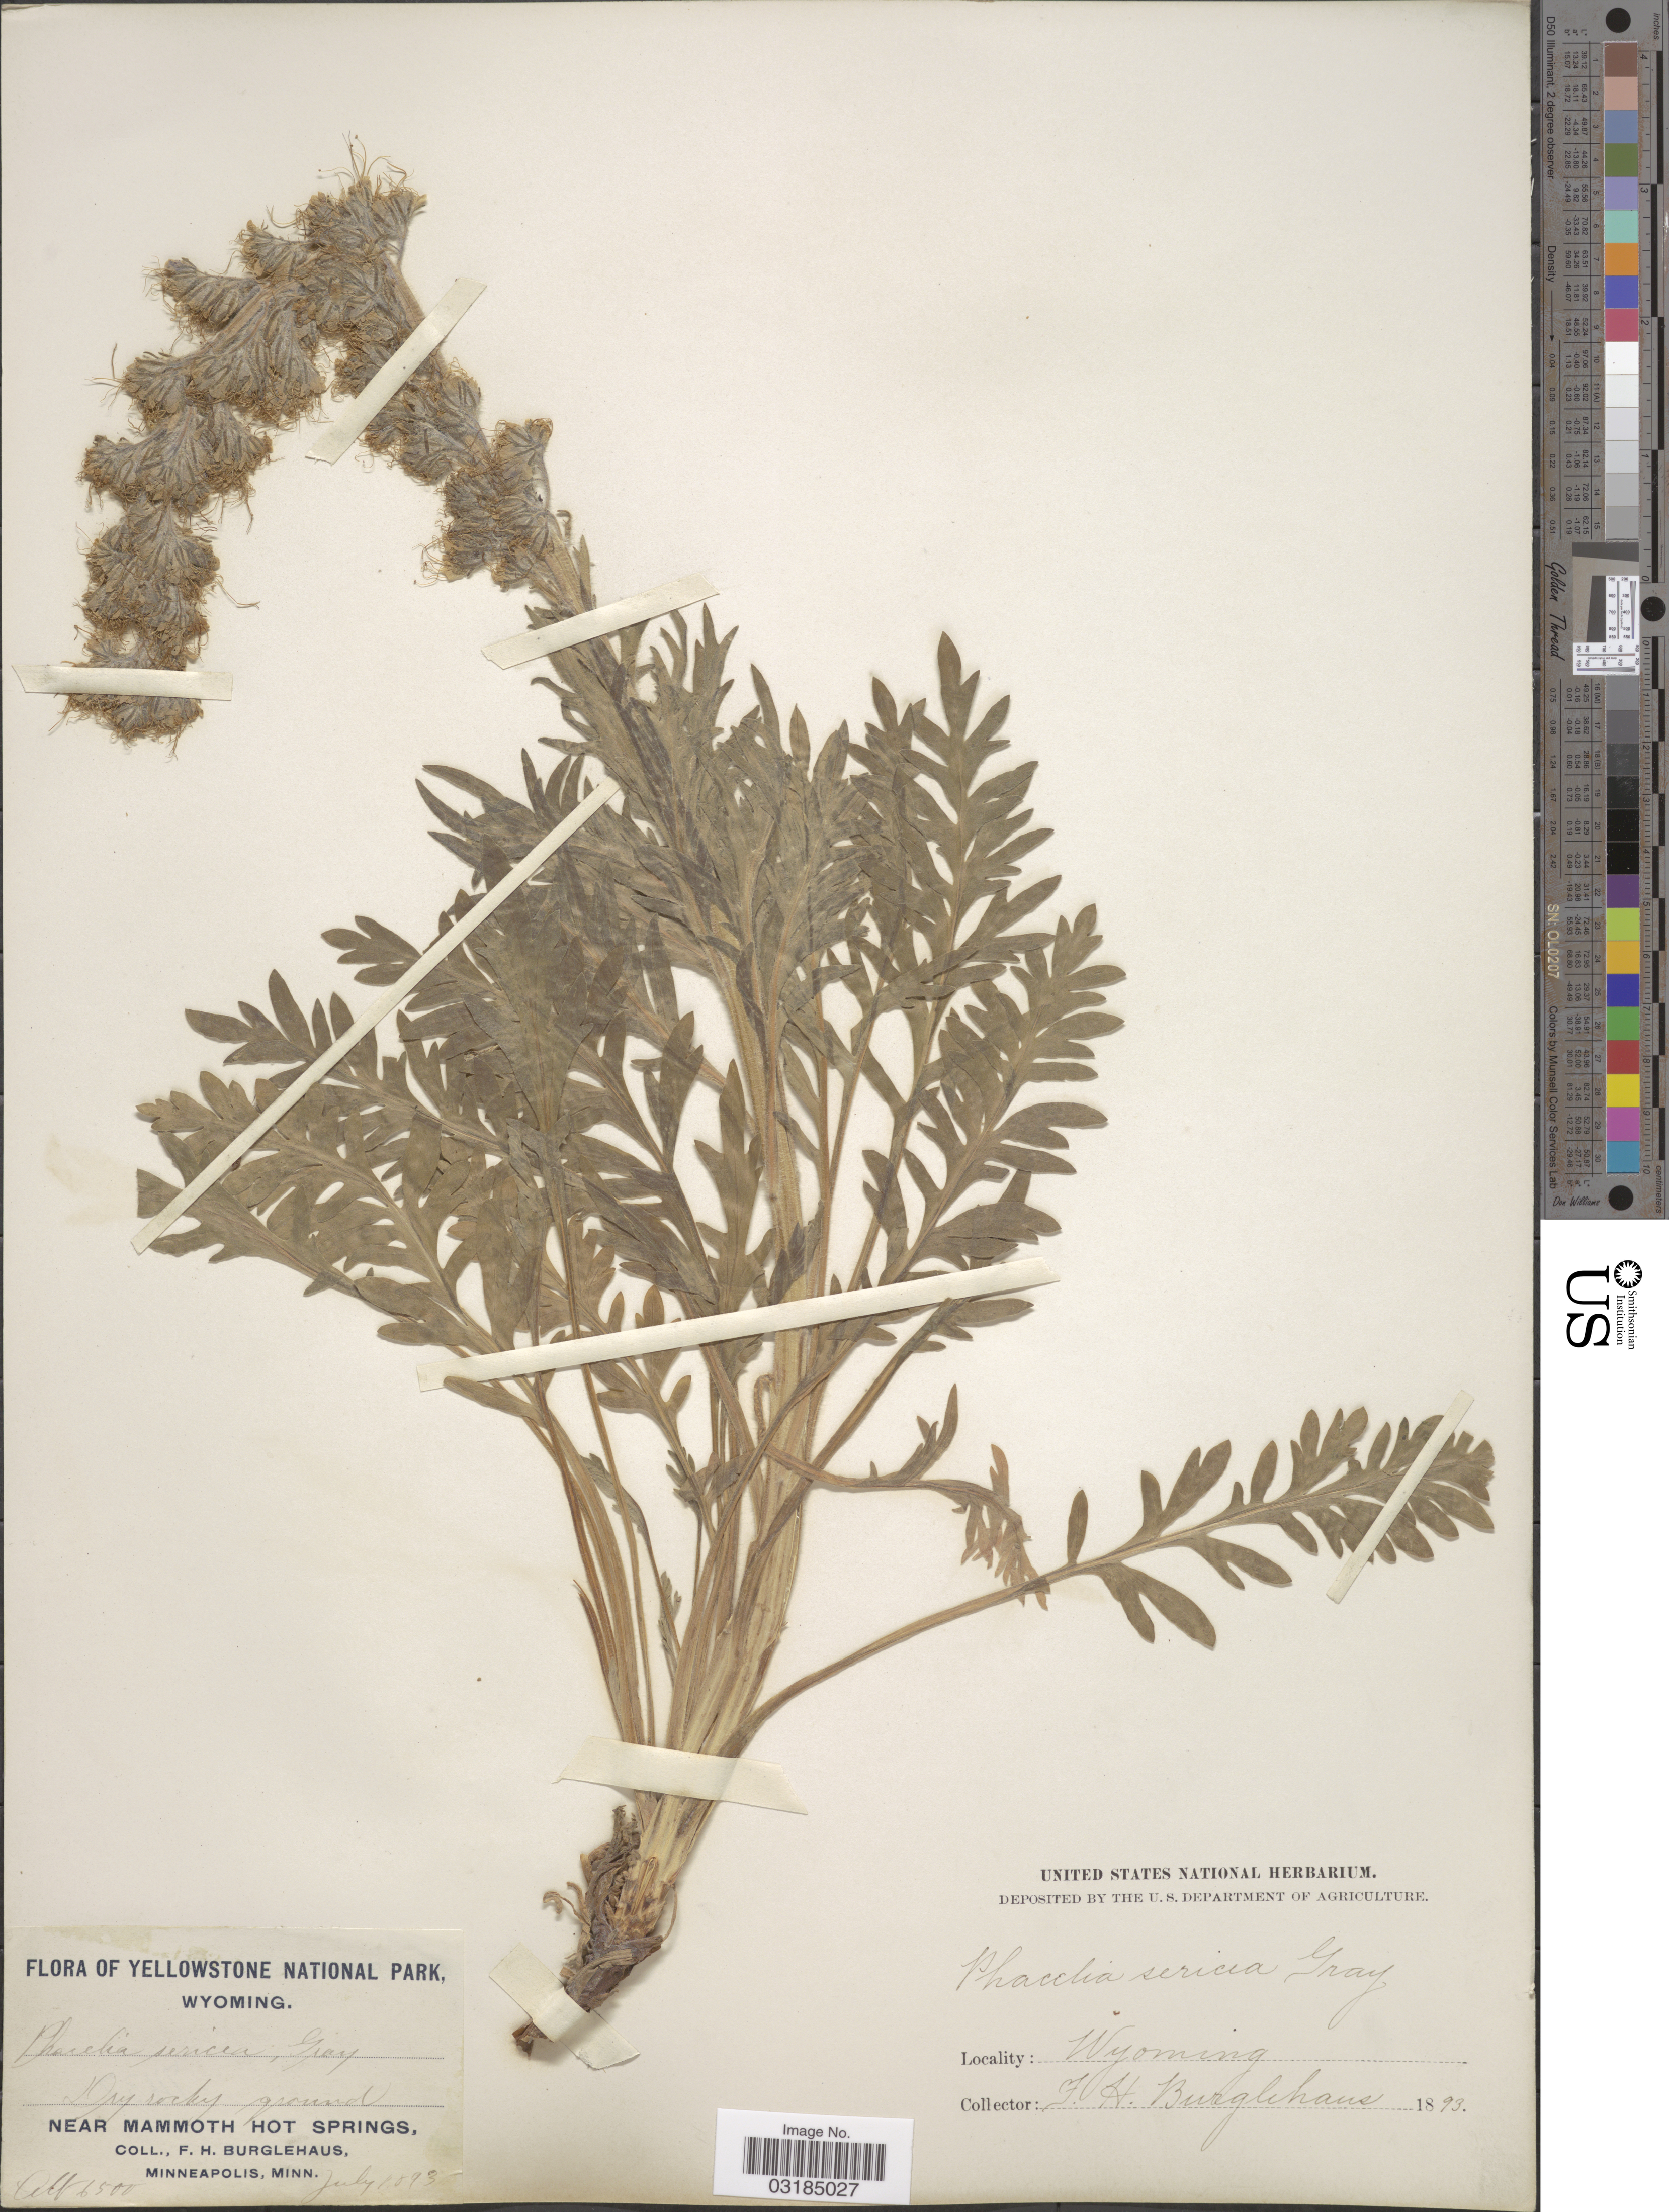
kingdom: Plantae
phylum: Tracheophyta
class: Magnoliopsida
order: Boraginales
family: Hydrophyllaceae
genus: Phacelia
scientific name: Phacelia ciliosa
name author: Rydb.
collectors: F. Burglehaus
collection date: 1893-07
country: United States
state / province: Wyoming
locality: Yellowstone National Park. Near Mammoth Hot Springs.